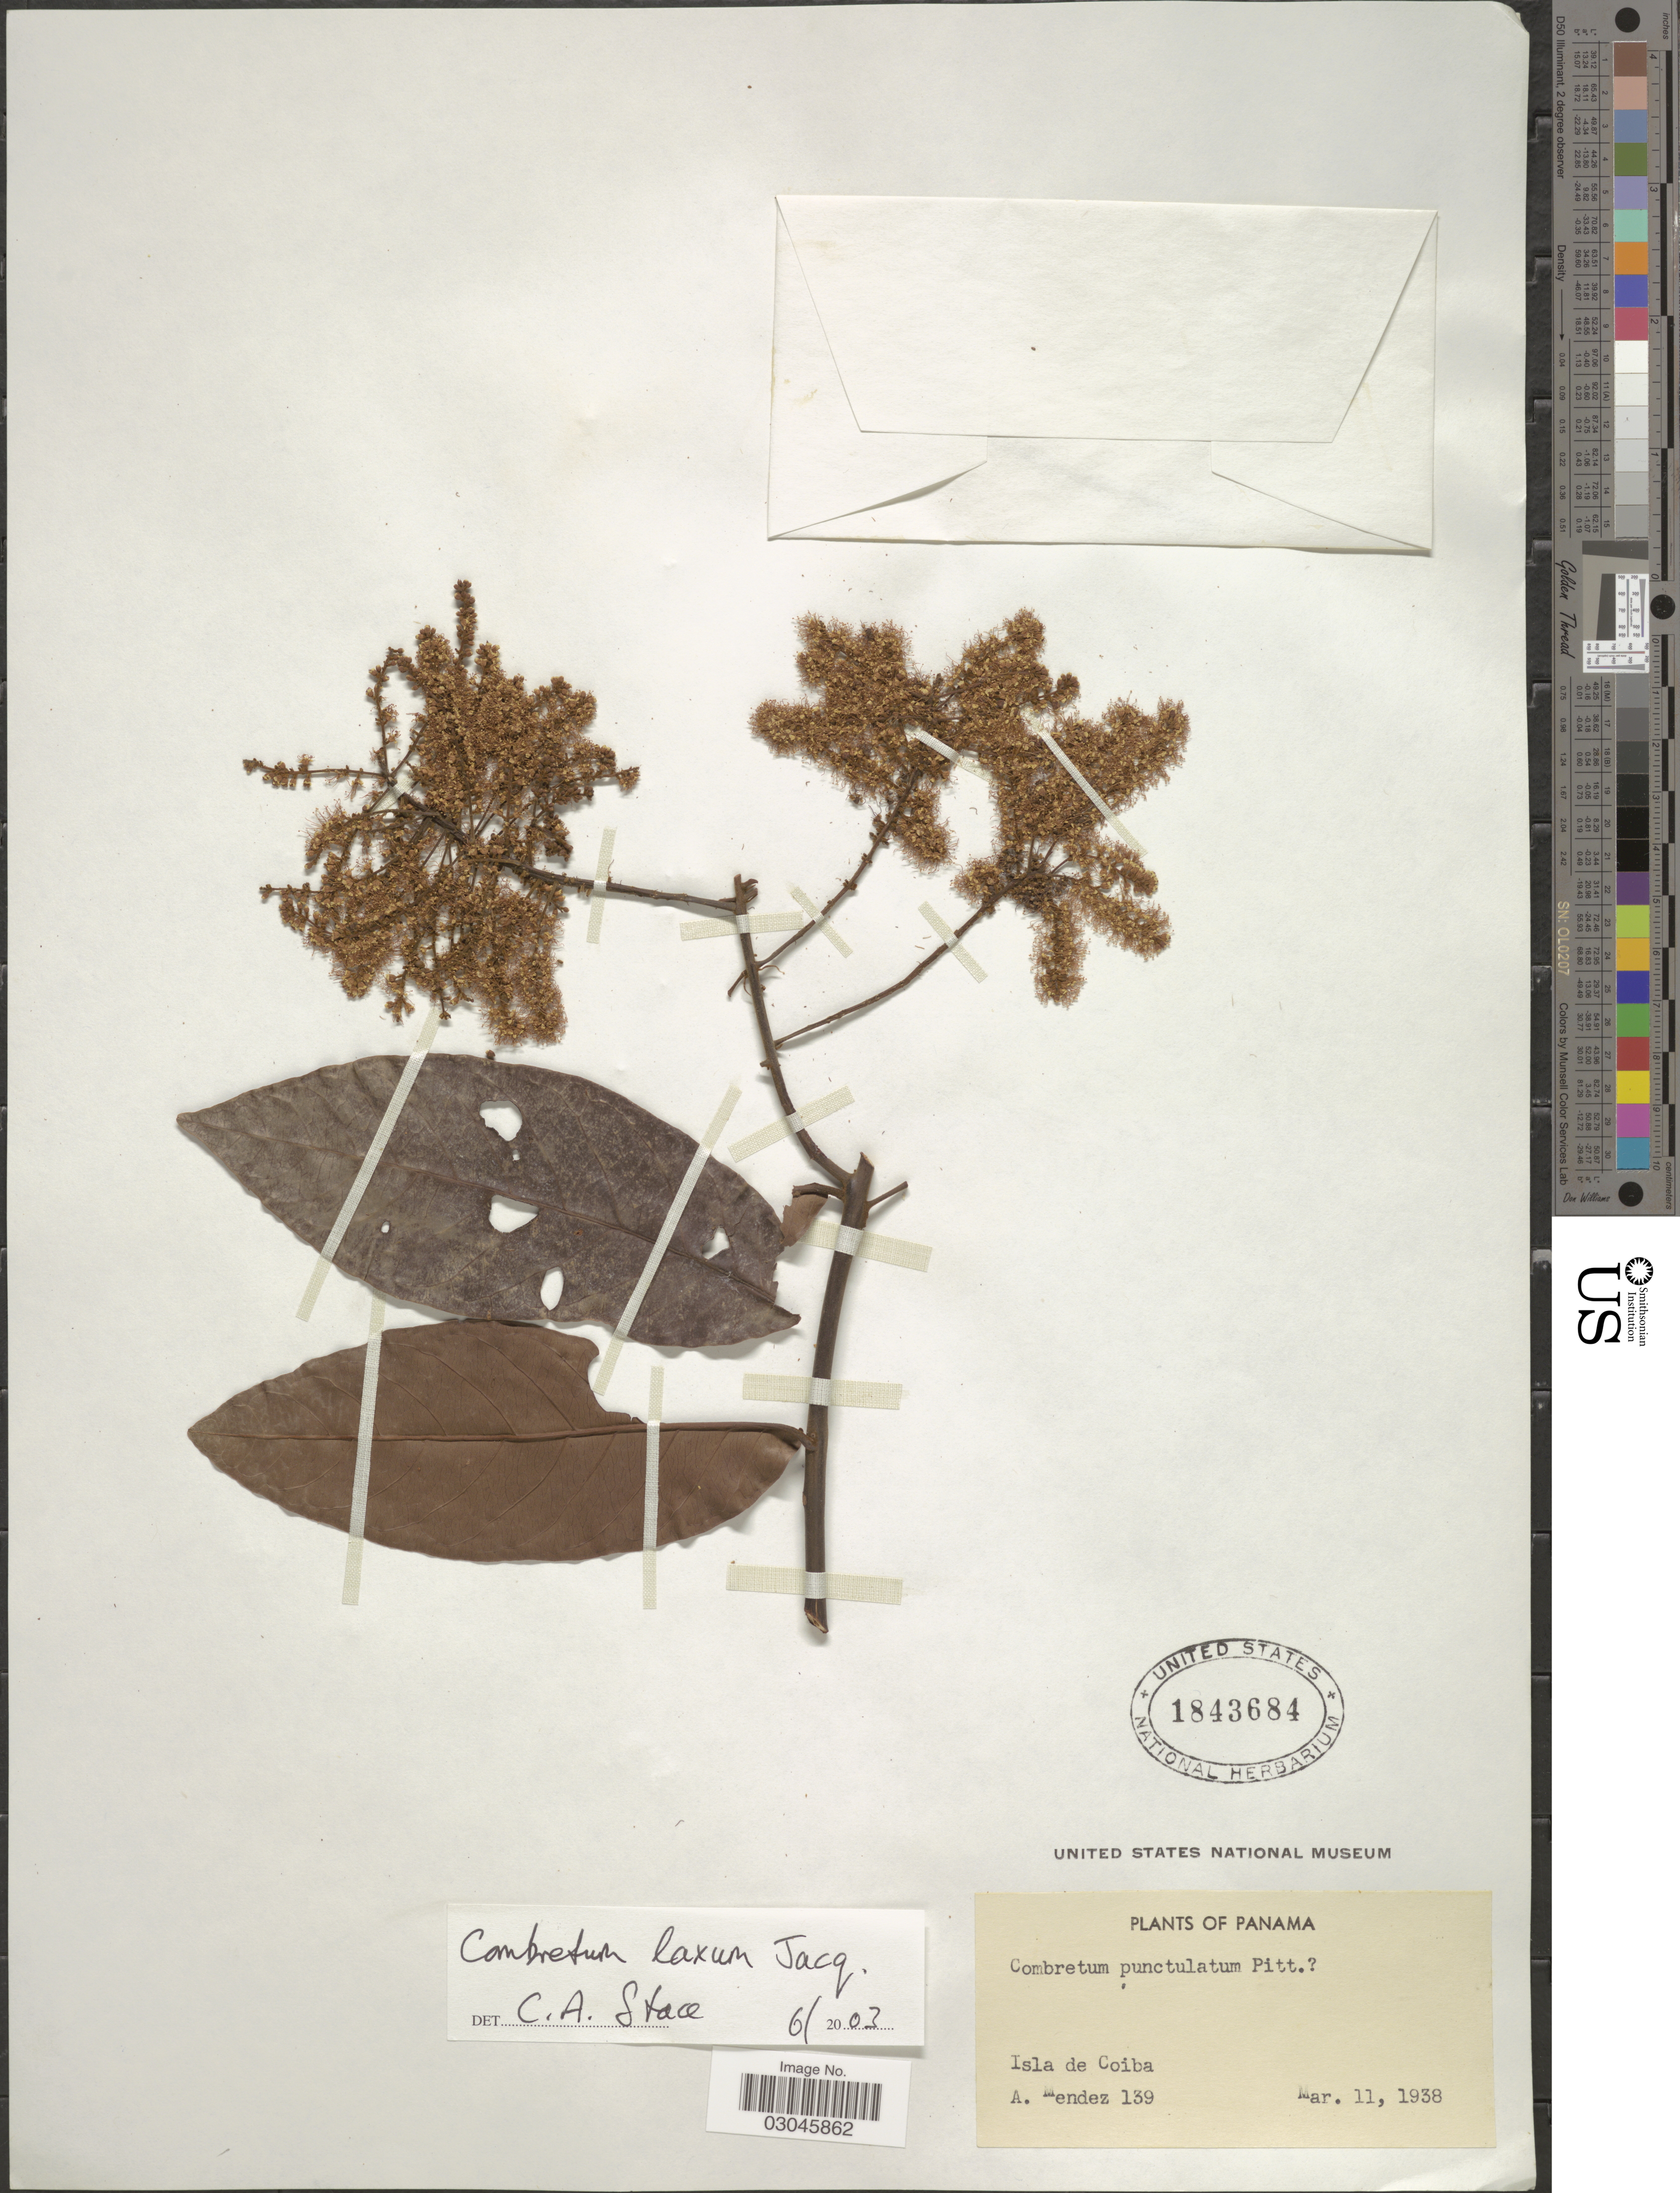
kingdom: Plantae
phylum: Tracheophyta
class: Magnoliopsida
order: Myrtales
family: Combretaceae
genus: Combretum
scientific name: Combretum laxum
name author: Jacq.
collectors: A. Mendez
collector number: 139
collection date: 1938-03-11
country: Panama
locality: Isla de Coiba.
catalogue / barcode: US 1843684